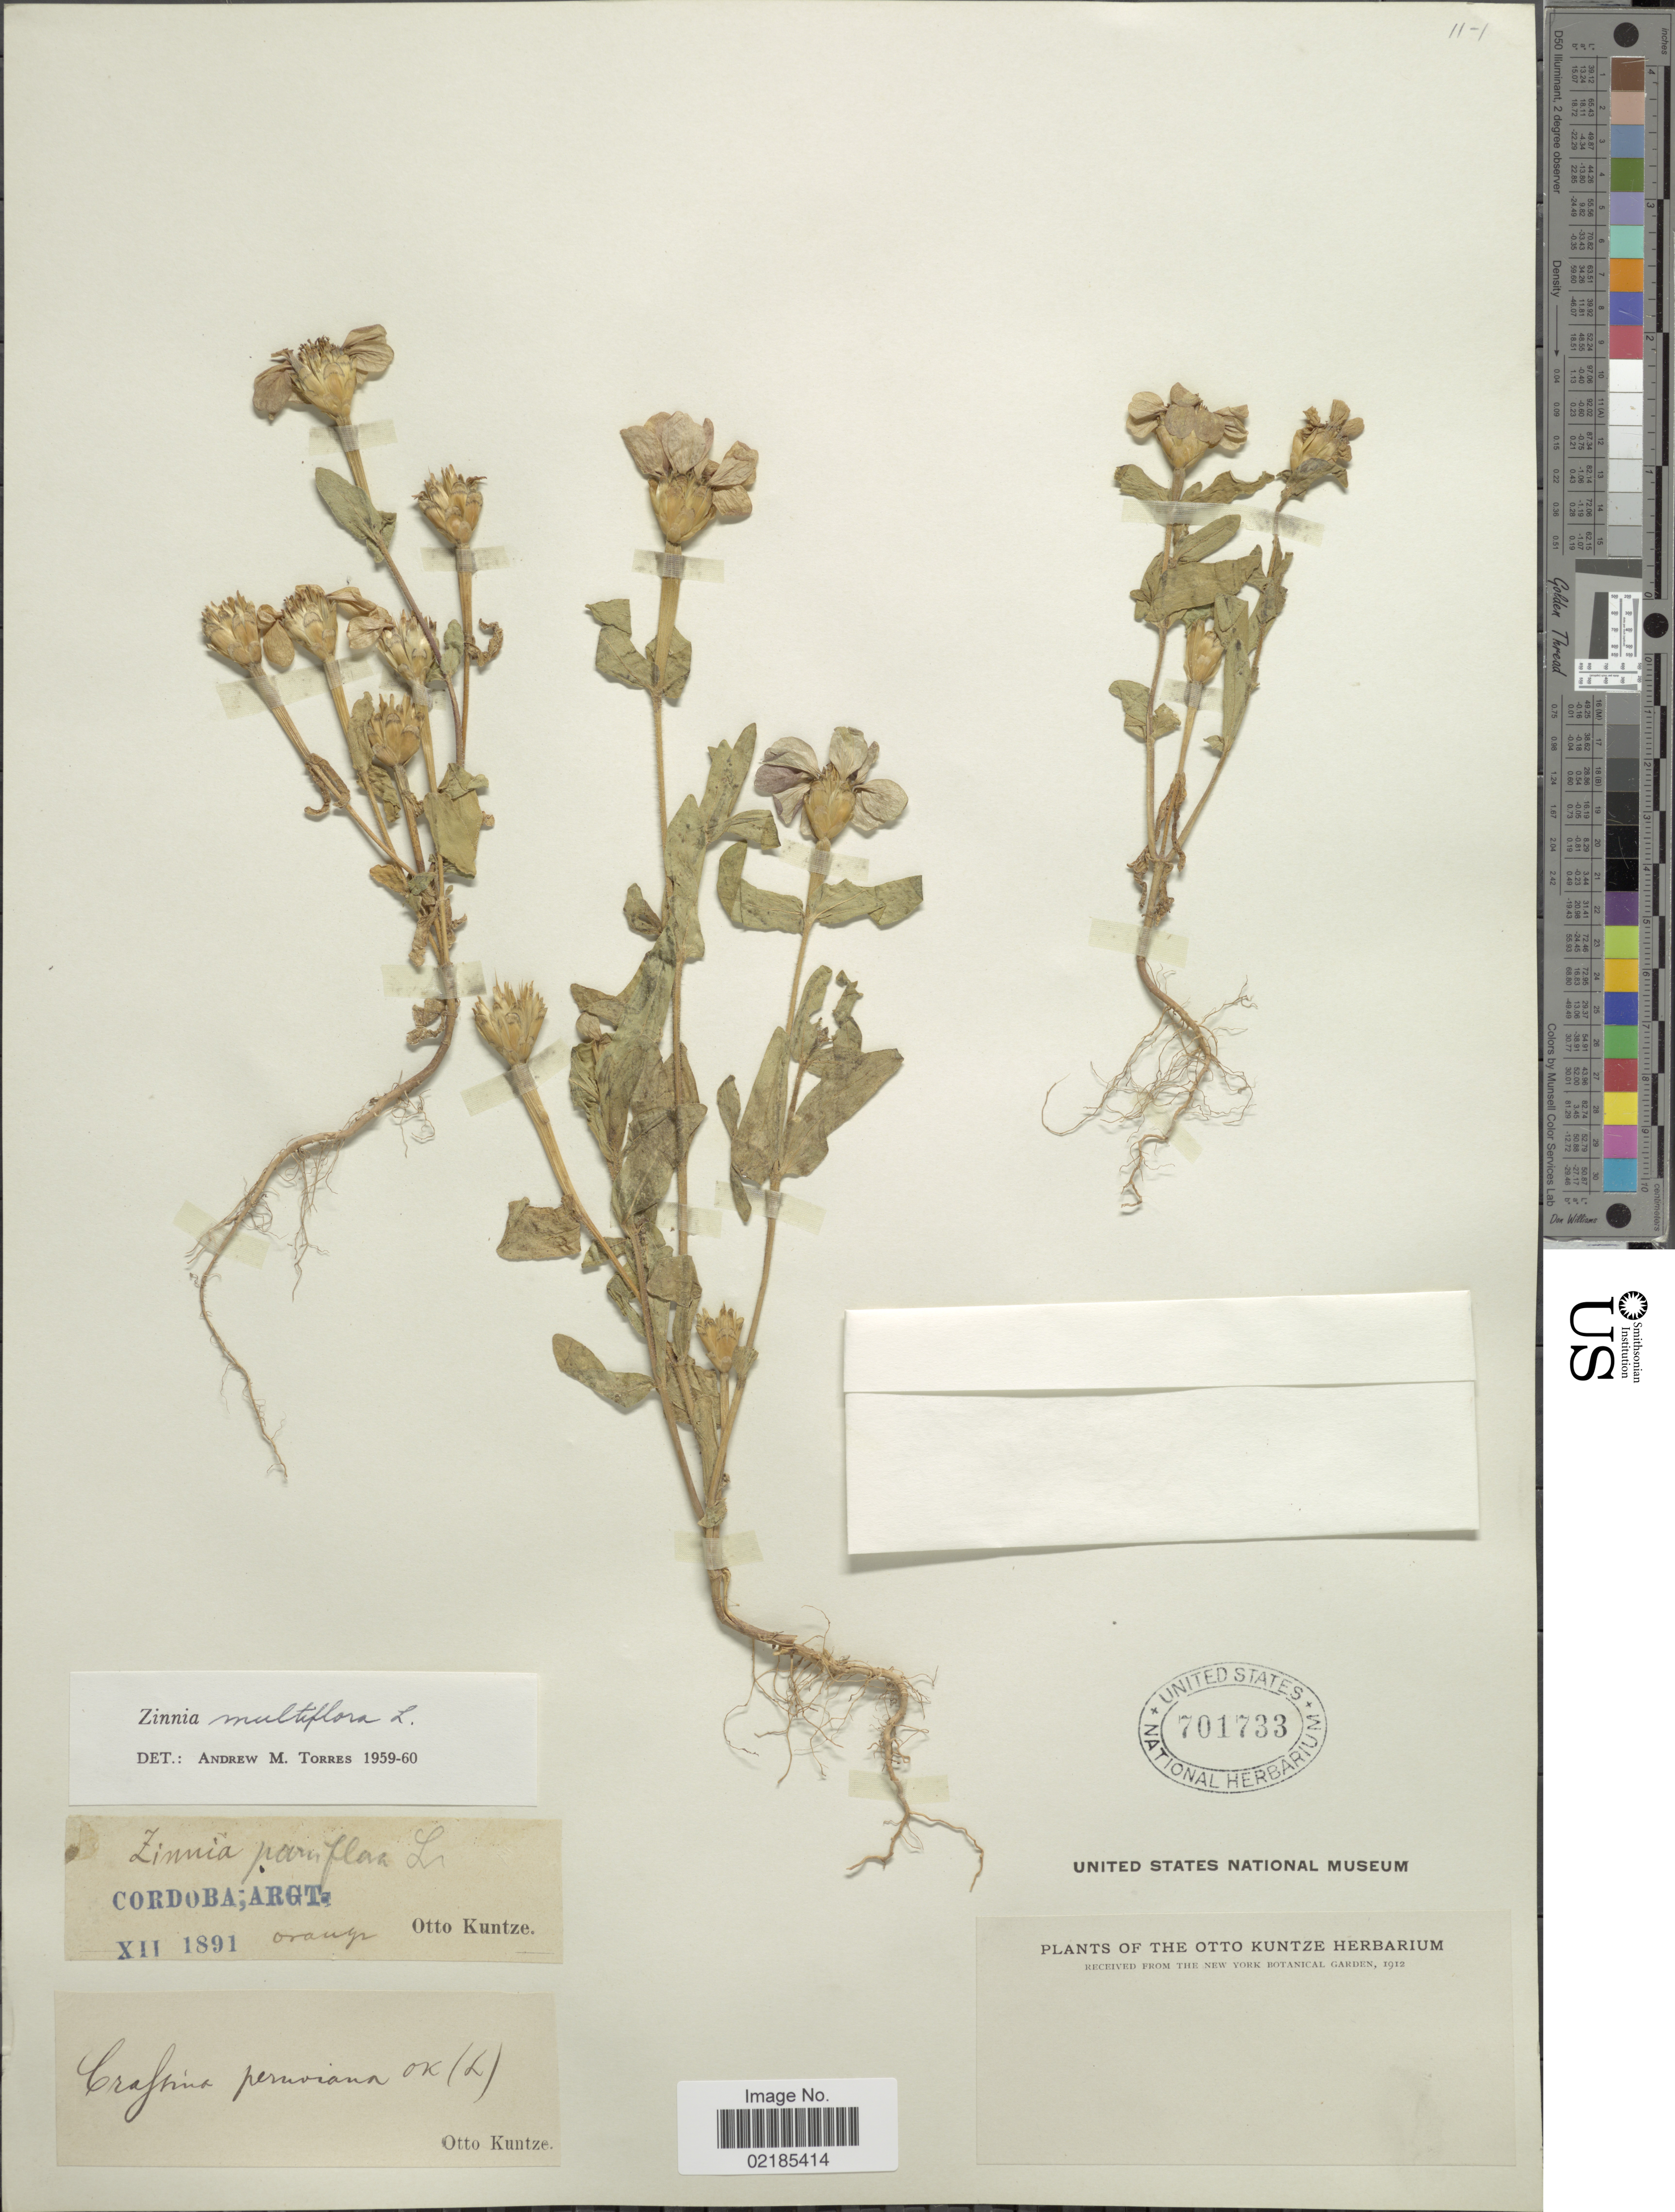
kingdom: Plantae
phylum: Tracheophyta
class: Magnoliopsida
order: Asterales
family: Asteraceae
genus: Zinnia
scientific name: Zinnia multiflora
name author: L.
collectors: C.E.O. Kuntze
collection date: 1891-12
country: Argentina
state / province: Cordoba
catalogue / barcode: US 701733